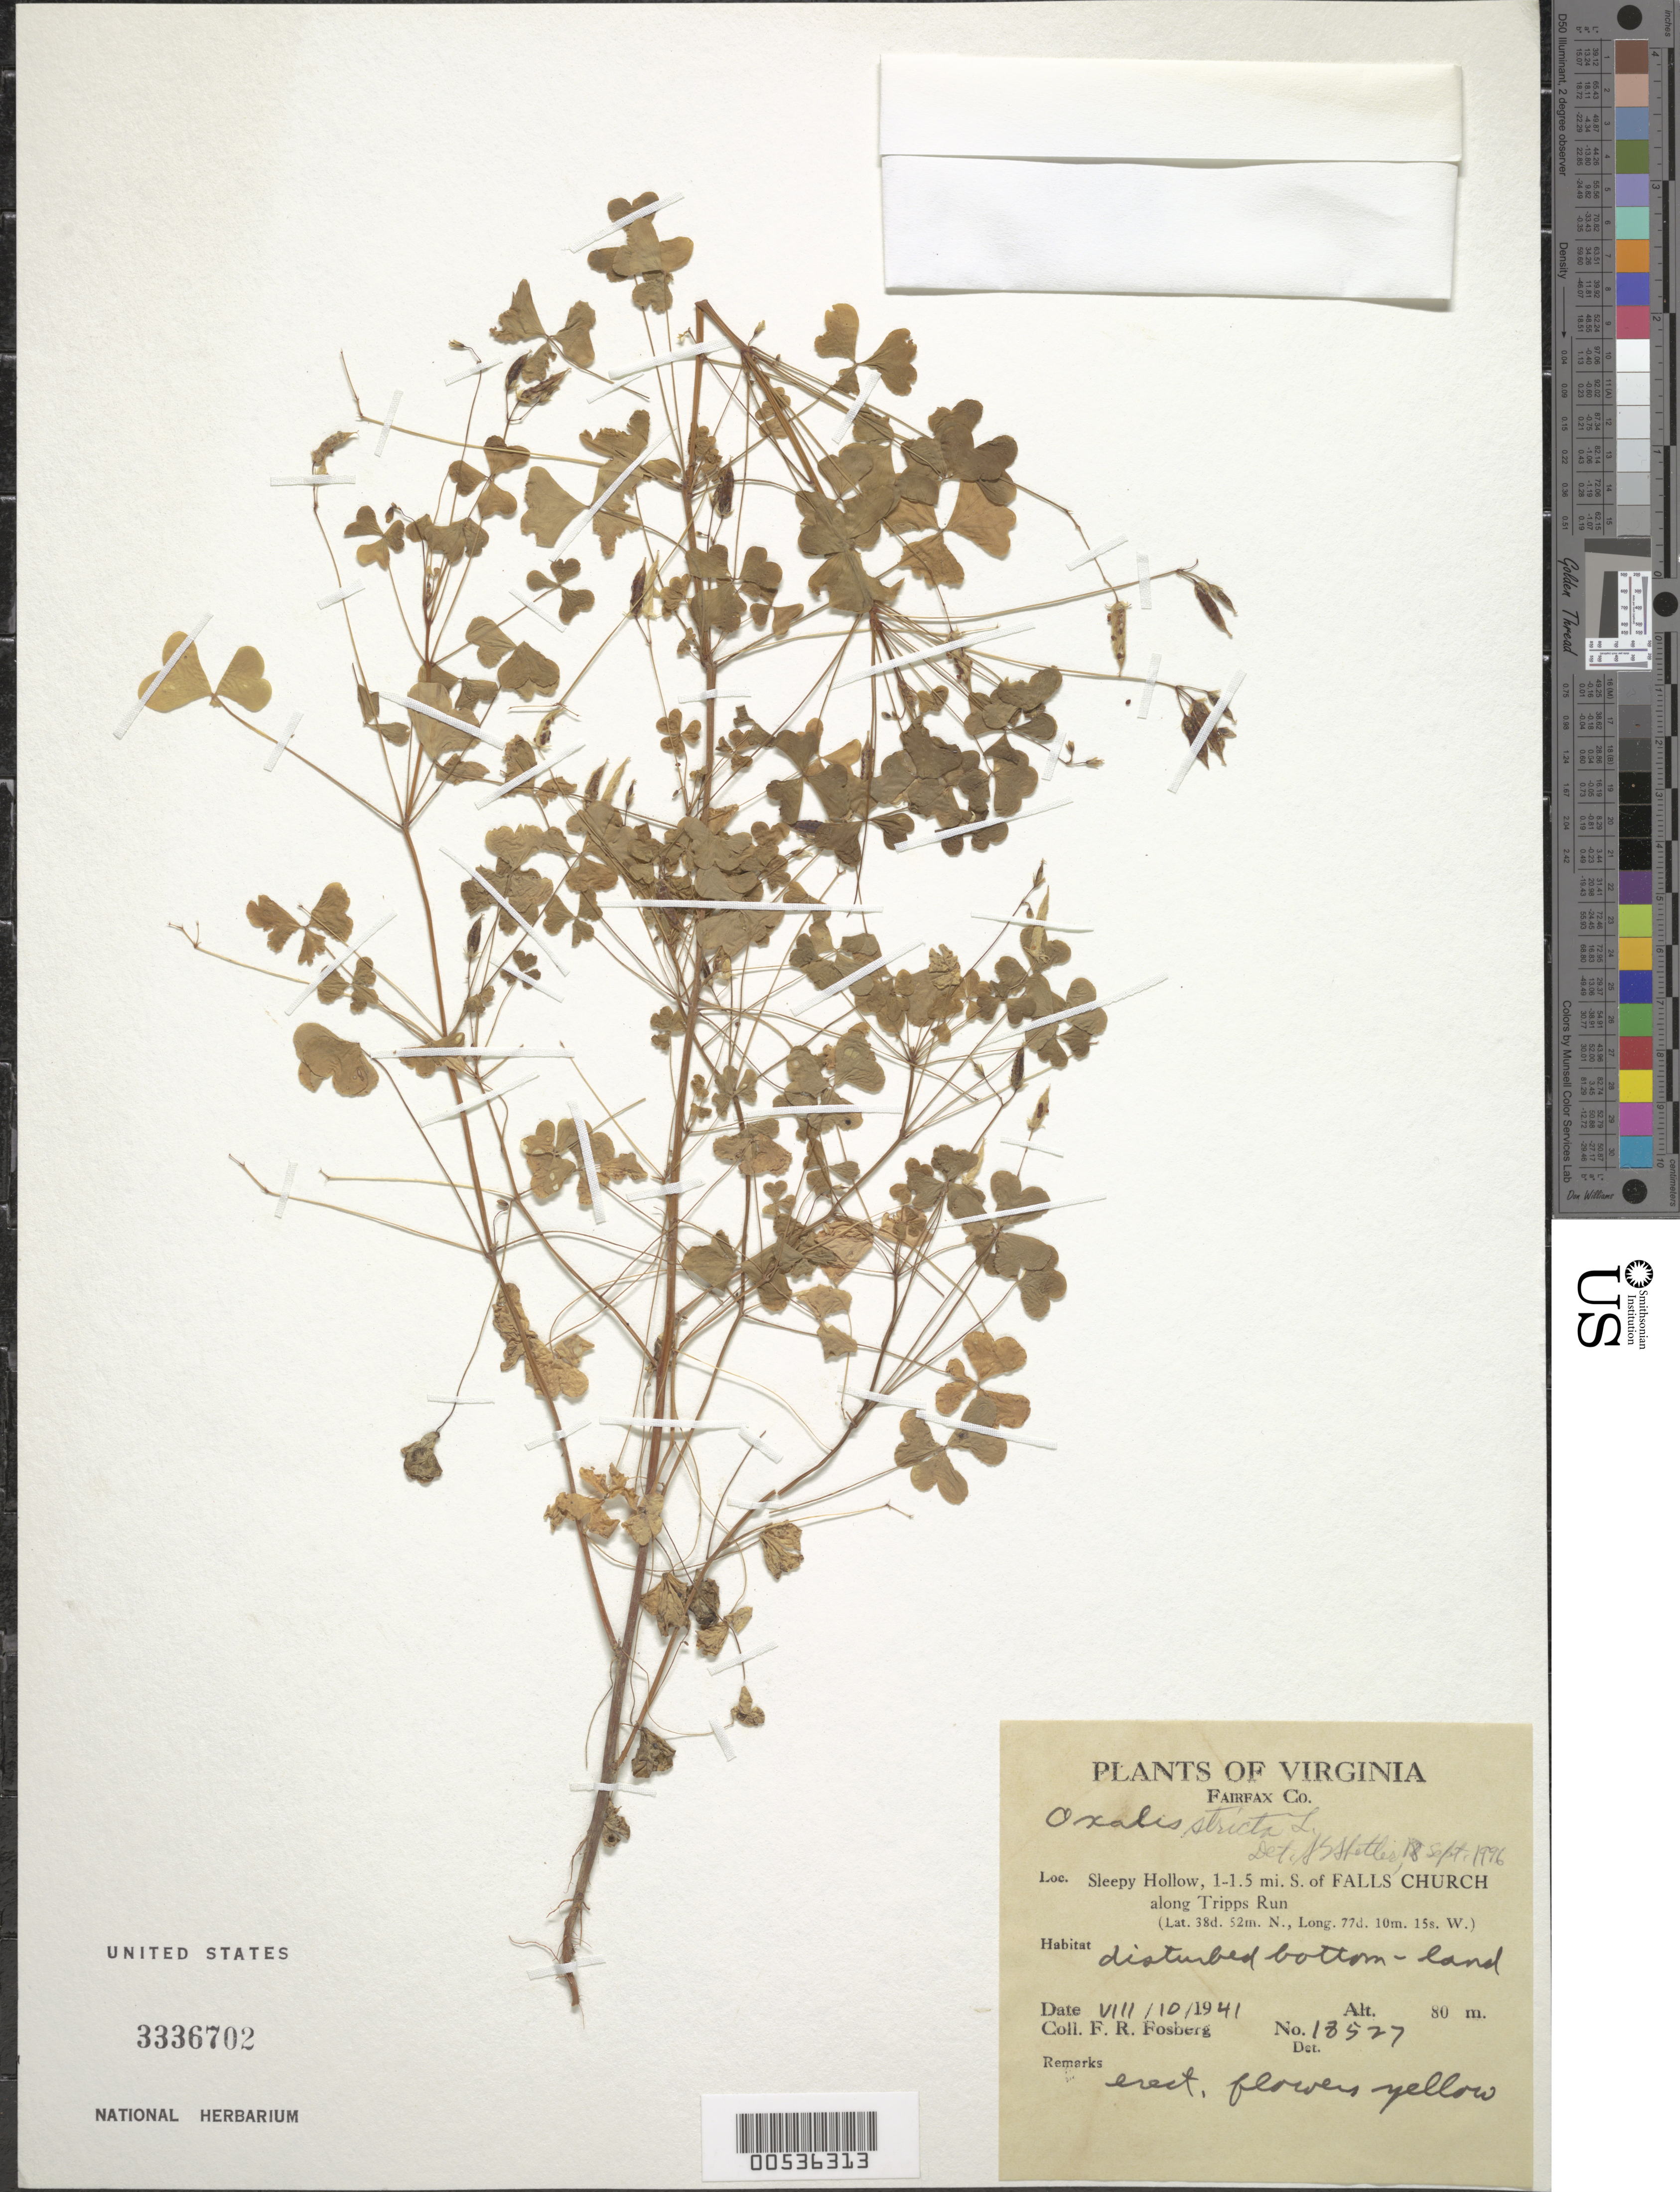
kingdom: Plantae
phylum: Tracheophyta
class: Magnoliopsida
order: Oxalidales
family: Oxalidaceae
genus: Oxalis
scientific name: Oxalis stricta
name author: L.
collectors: F. R. Fosberg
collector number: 18527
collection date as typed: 10 Aug 1941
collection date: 1941-08-10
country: United States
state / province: Virginia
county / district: Fairfax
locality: Sleepy Hollow, S of Falls Church along Tripps Run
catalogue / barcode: US 3336702